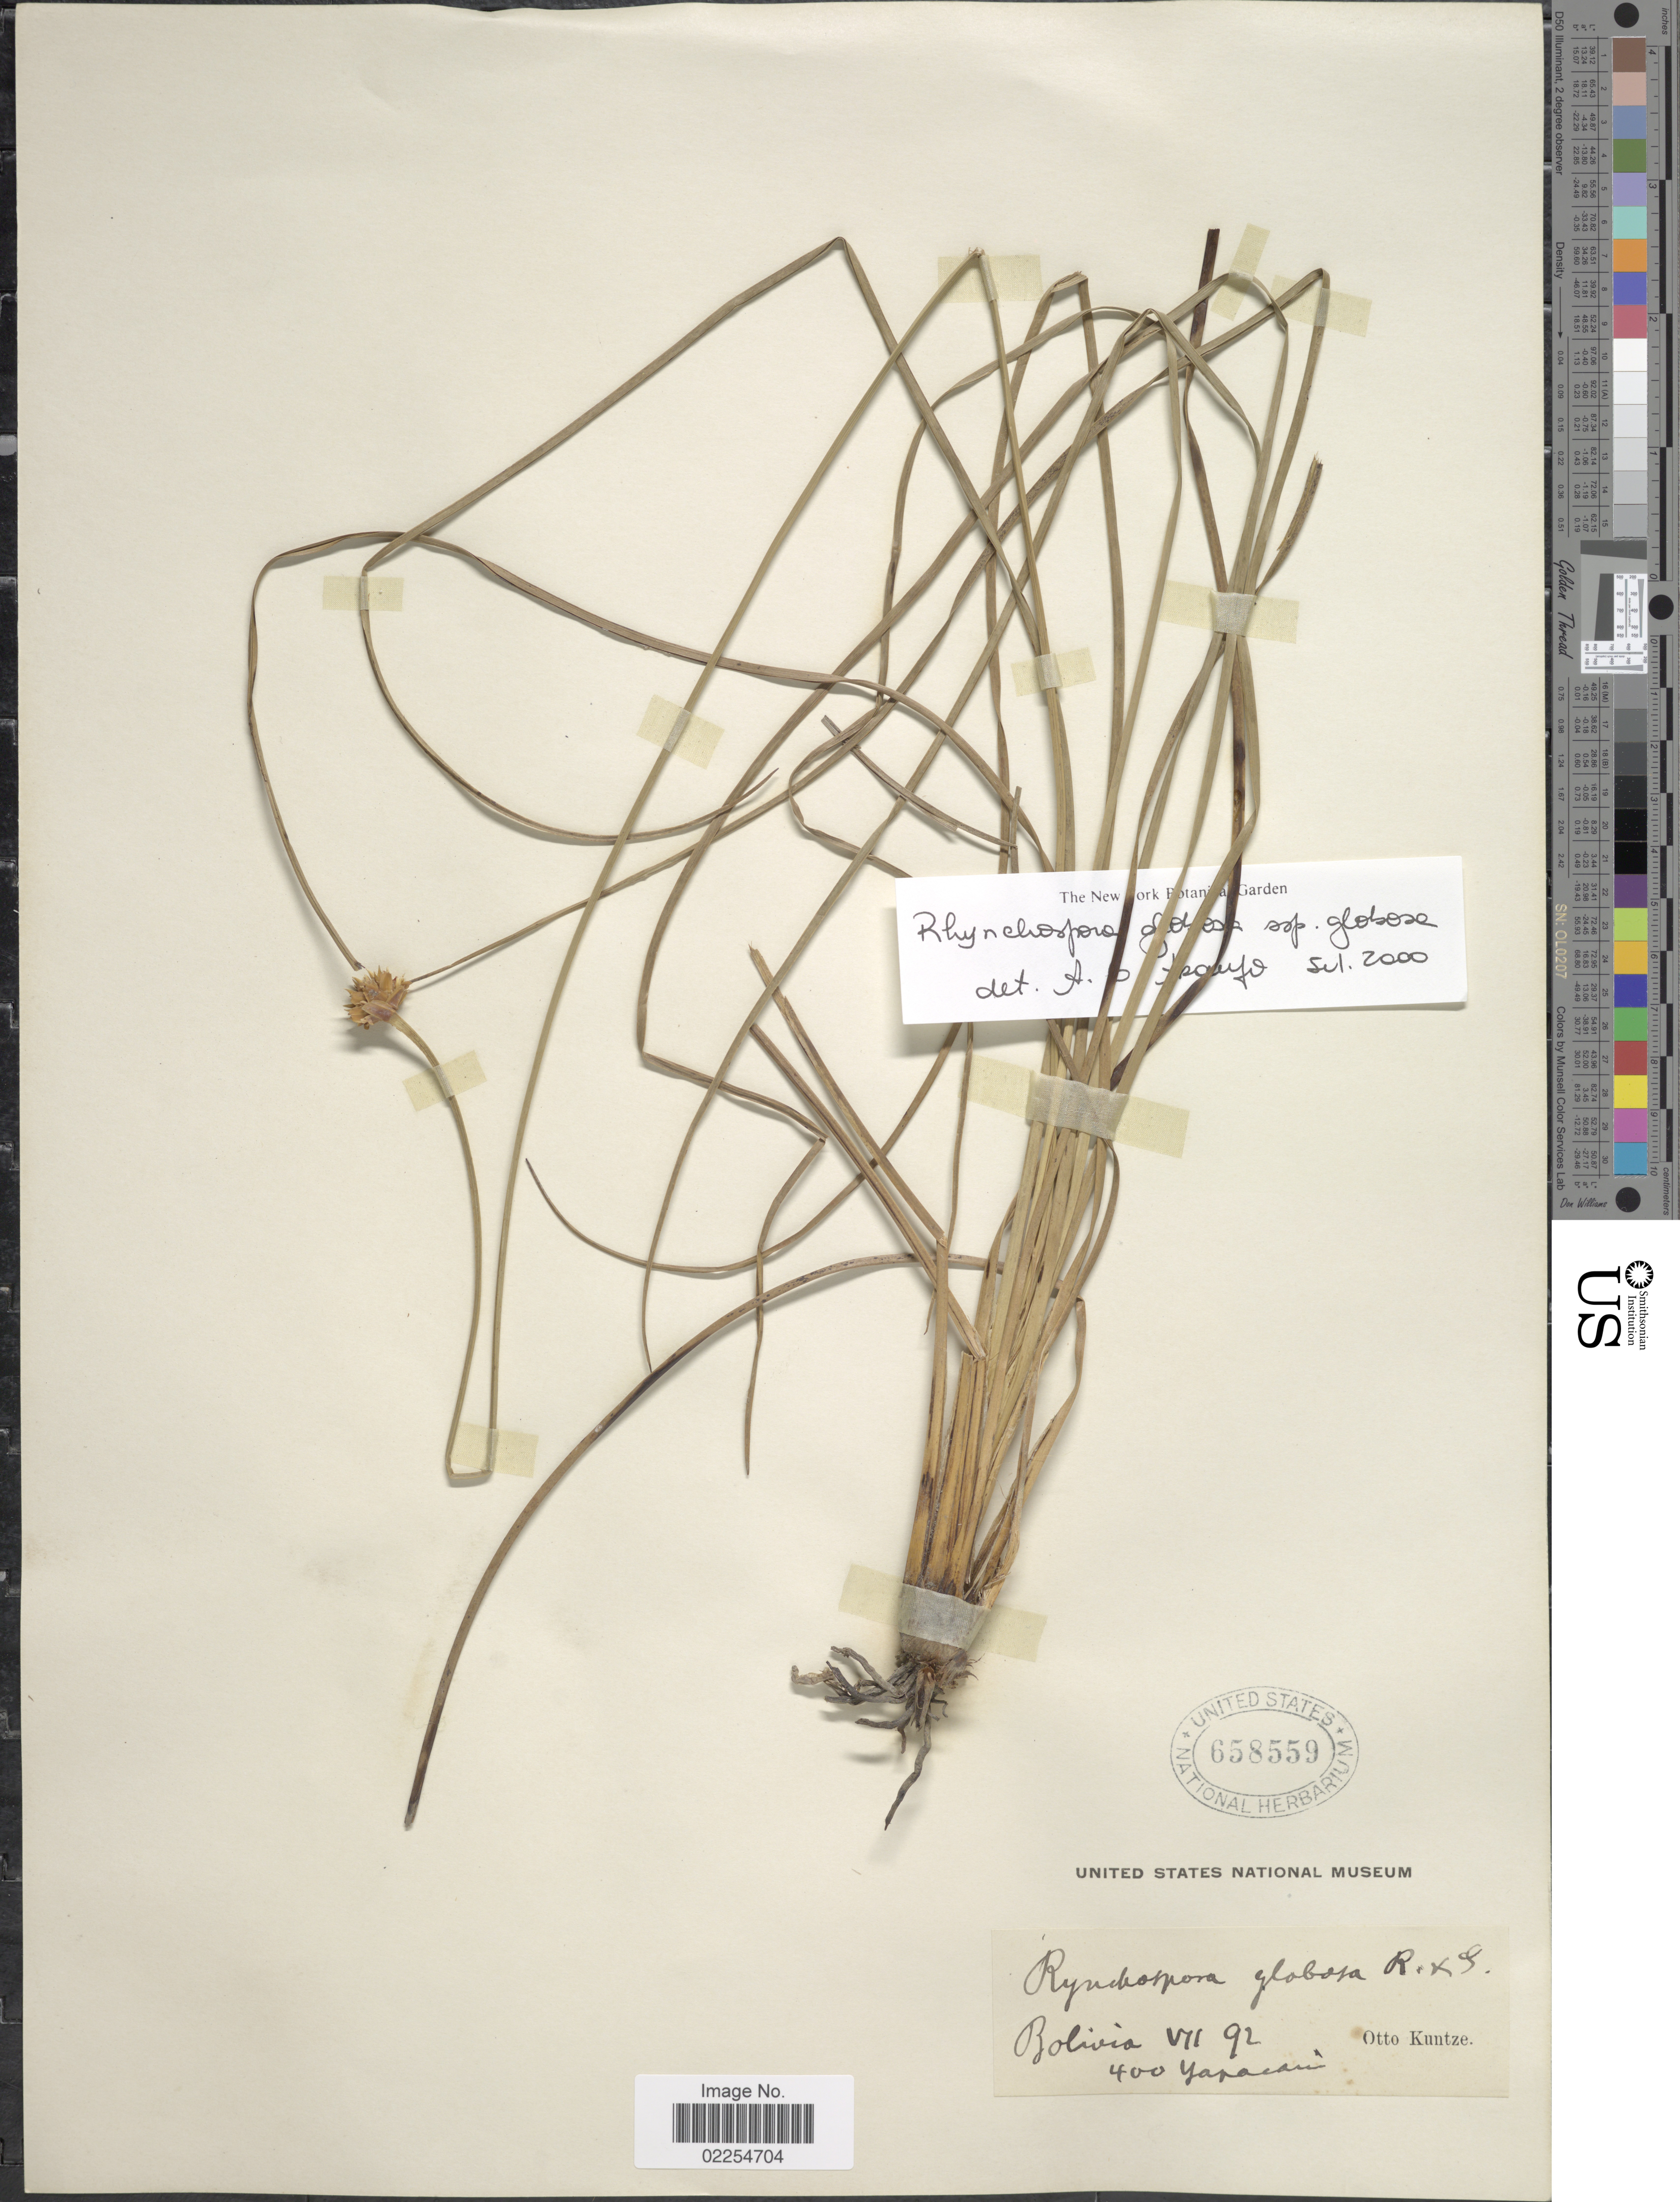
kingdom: Plantae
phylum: Tracheophyta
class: Liliopsida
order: Poales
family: Cyperaceae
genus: Rhynchospora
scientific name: Rhynchospora globosa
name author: (Kunth) Roem. & Schult.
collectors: C.E.O. Kuntze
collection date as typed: Transcribed d/m/y: /7/92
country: Bolivia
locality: Yapacani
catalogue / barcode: US 658559